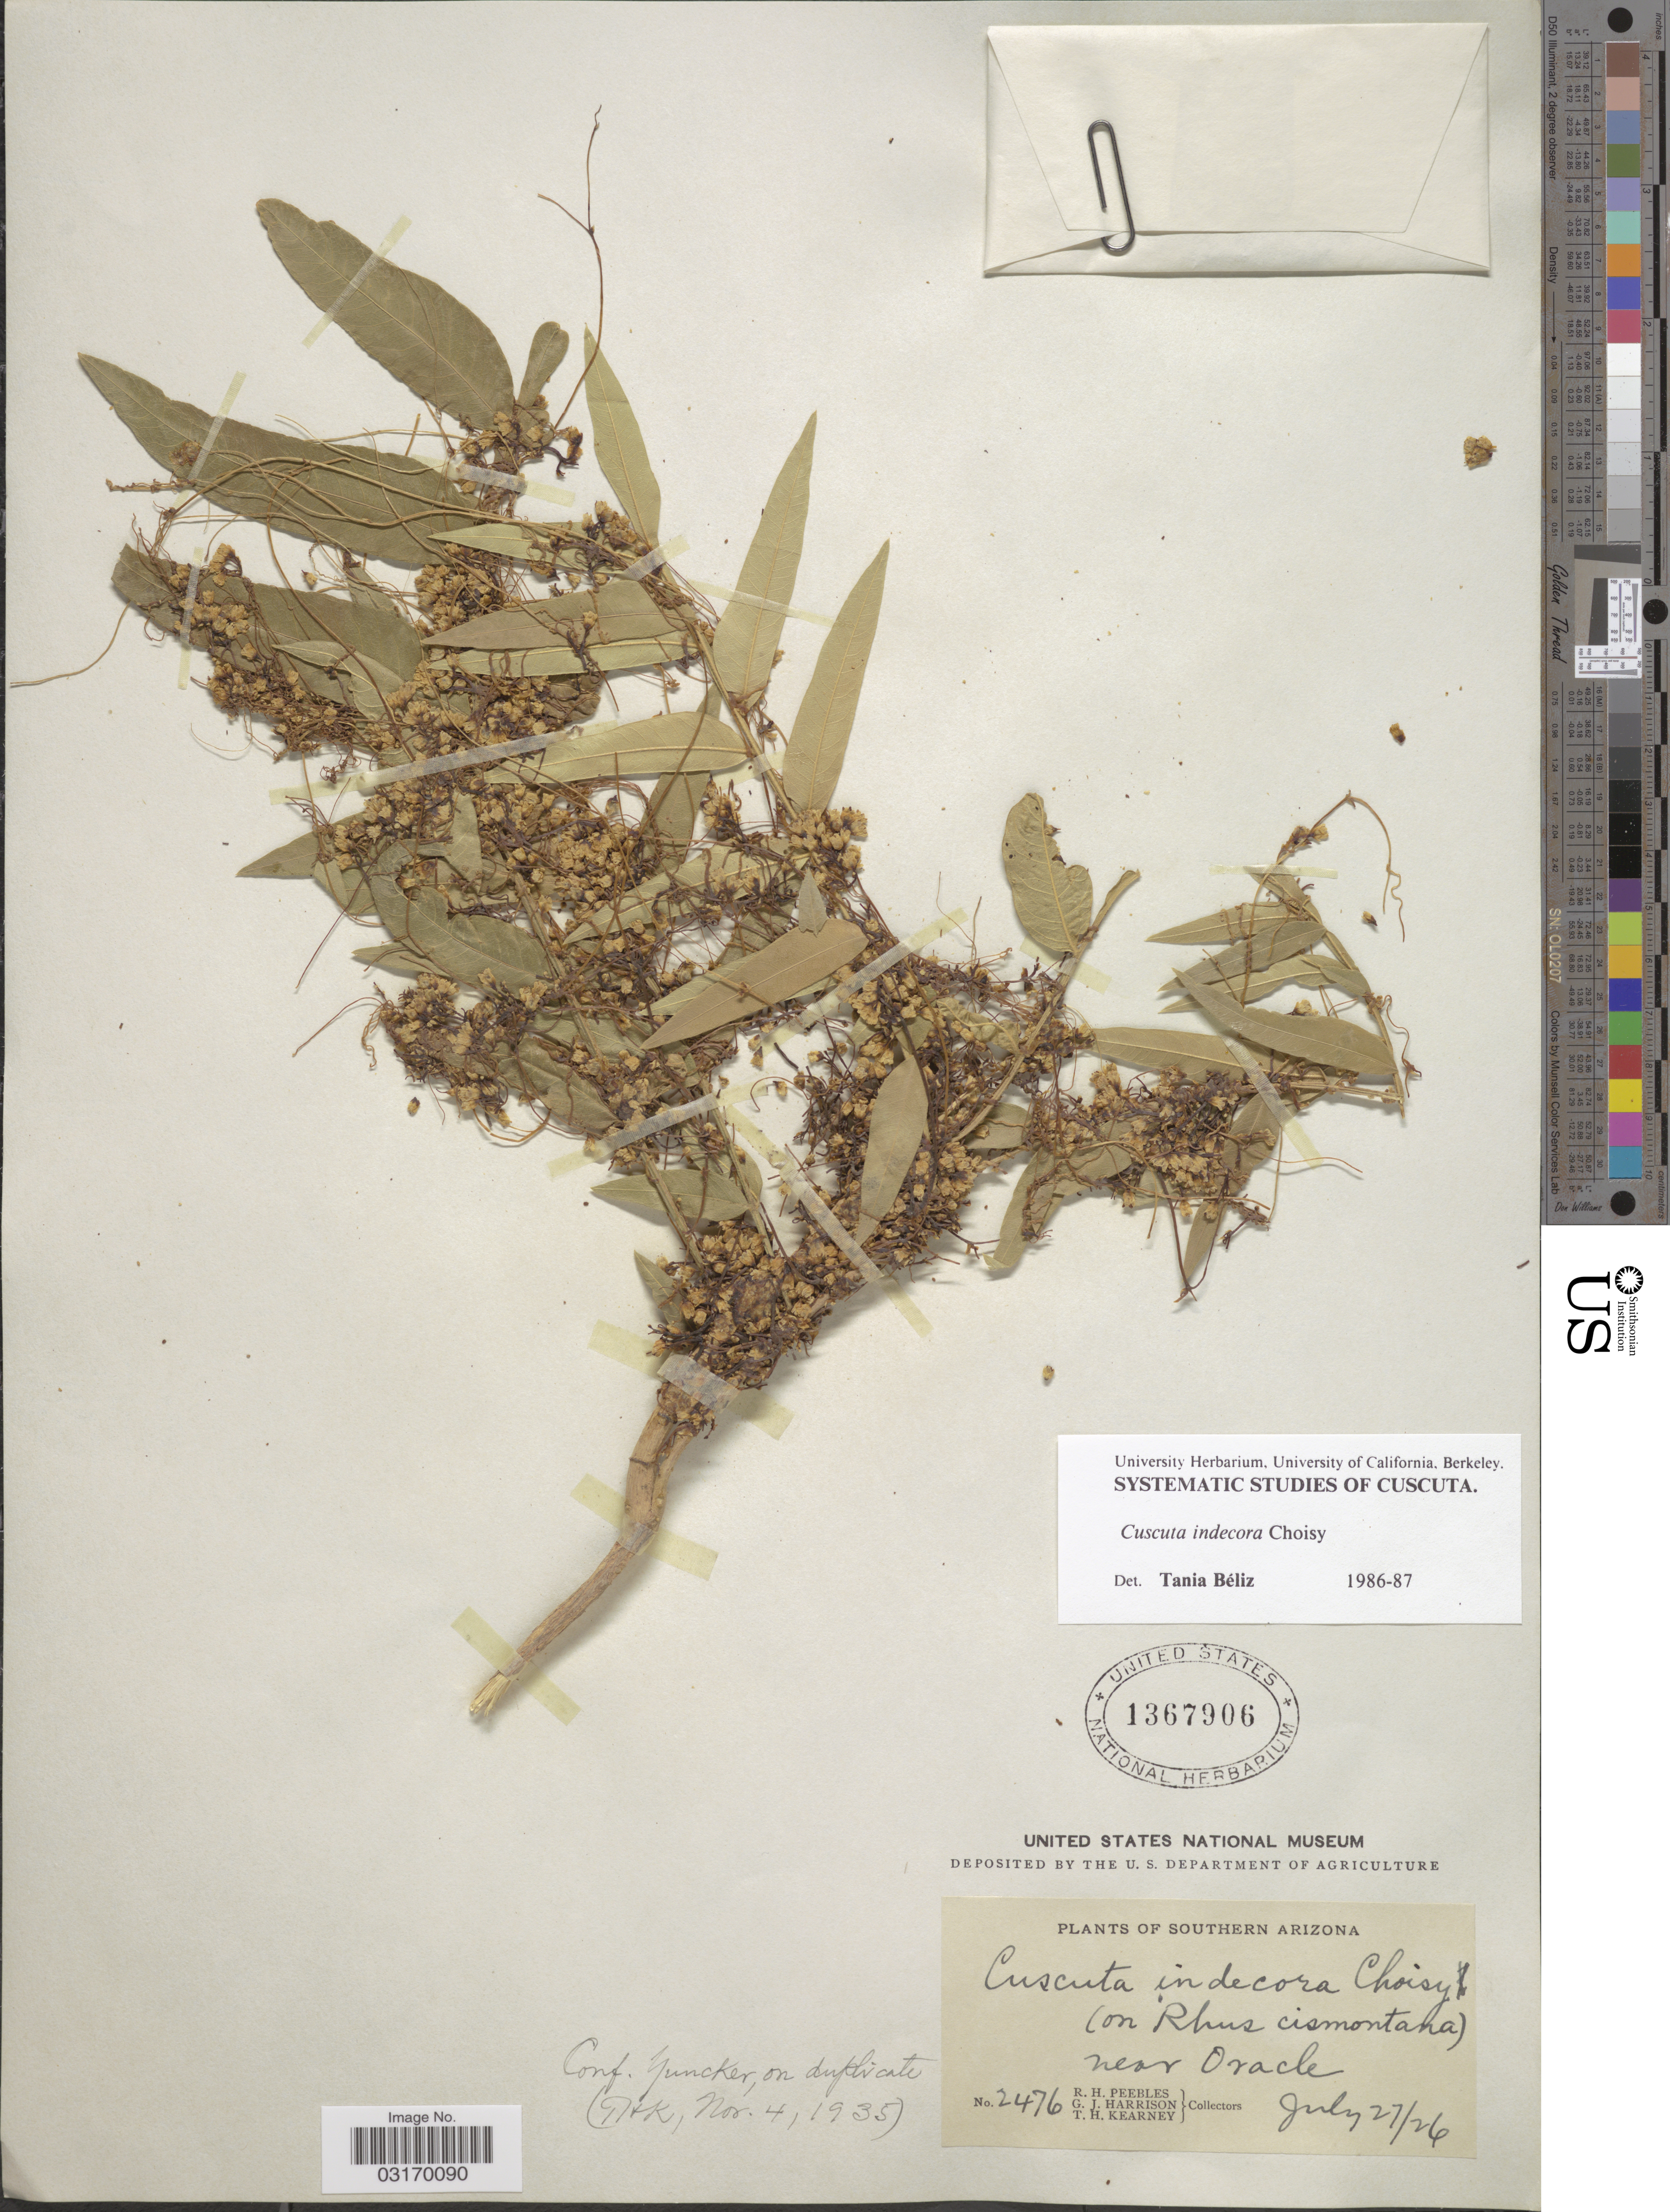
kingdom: Plantae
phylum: Tracheophyta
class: Magnoliopsida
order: Solanales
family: Convolvulaceae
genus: Cuscuta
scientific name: Cuscuta indecora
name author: Choisy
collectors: R. H. Peebles, G. J. Harrison & T. H. Kearney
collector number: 2476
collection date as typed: Transcribed d/m/y: 27/7/26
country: United States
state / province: Arizona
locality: Southern Arizona. Near Oracle.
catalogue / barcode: US 1367906